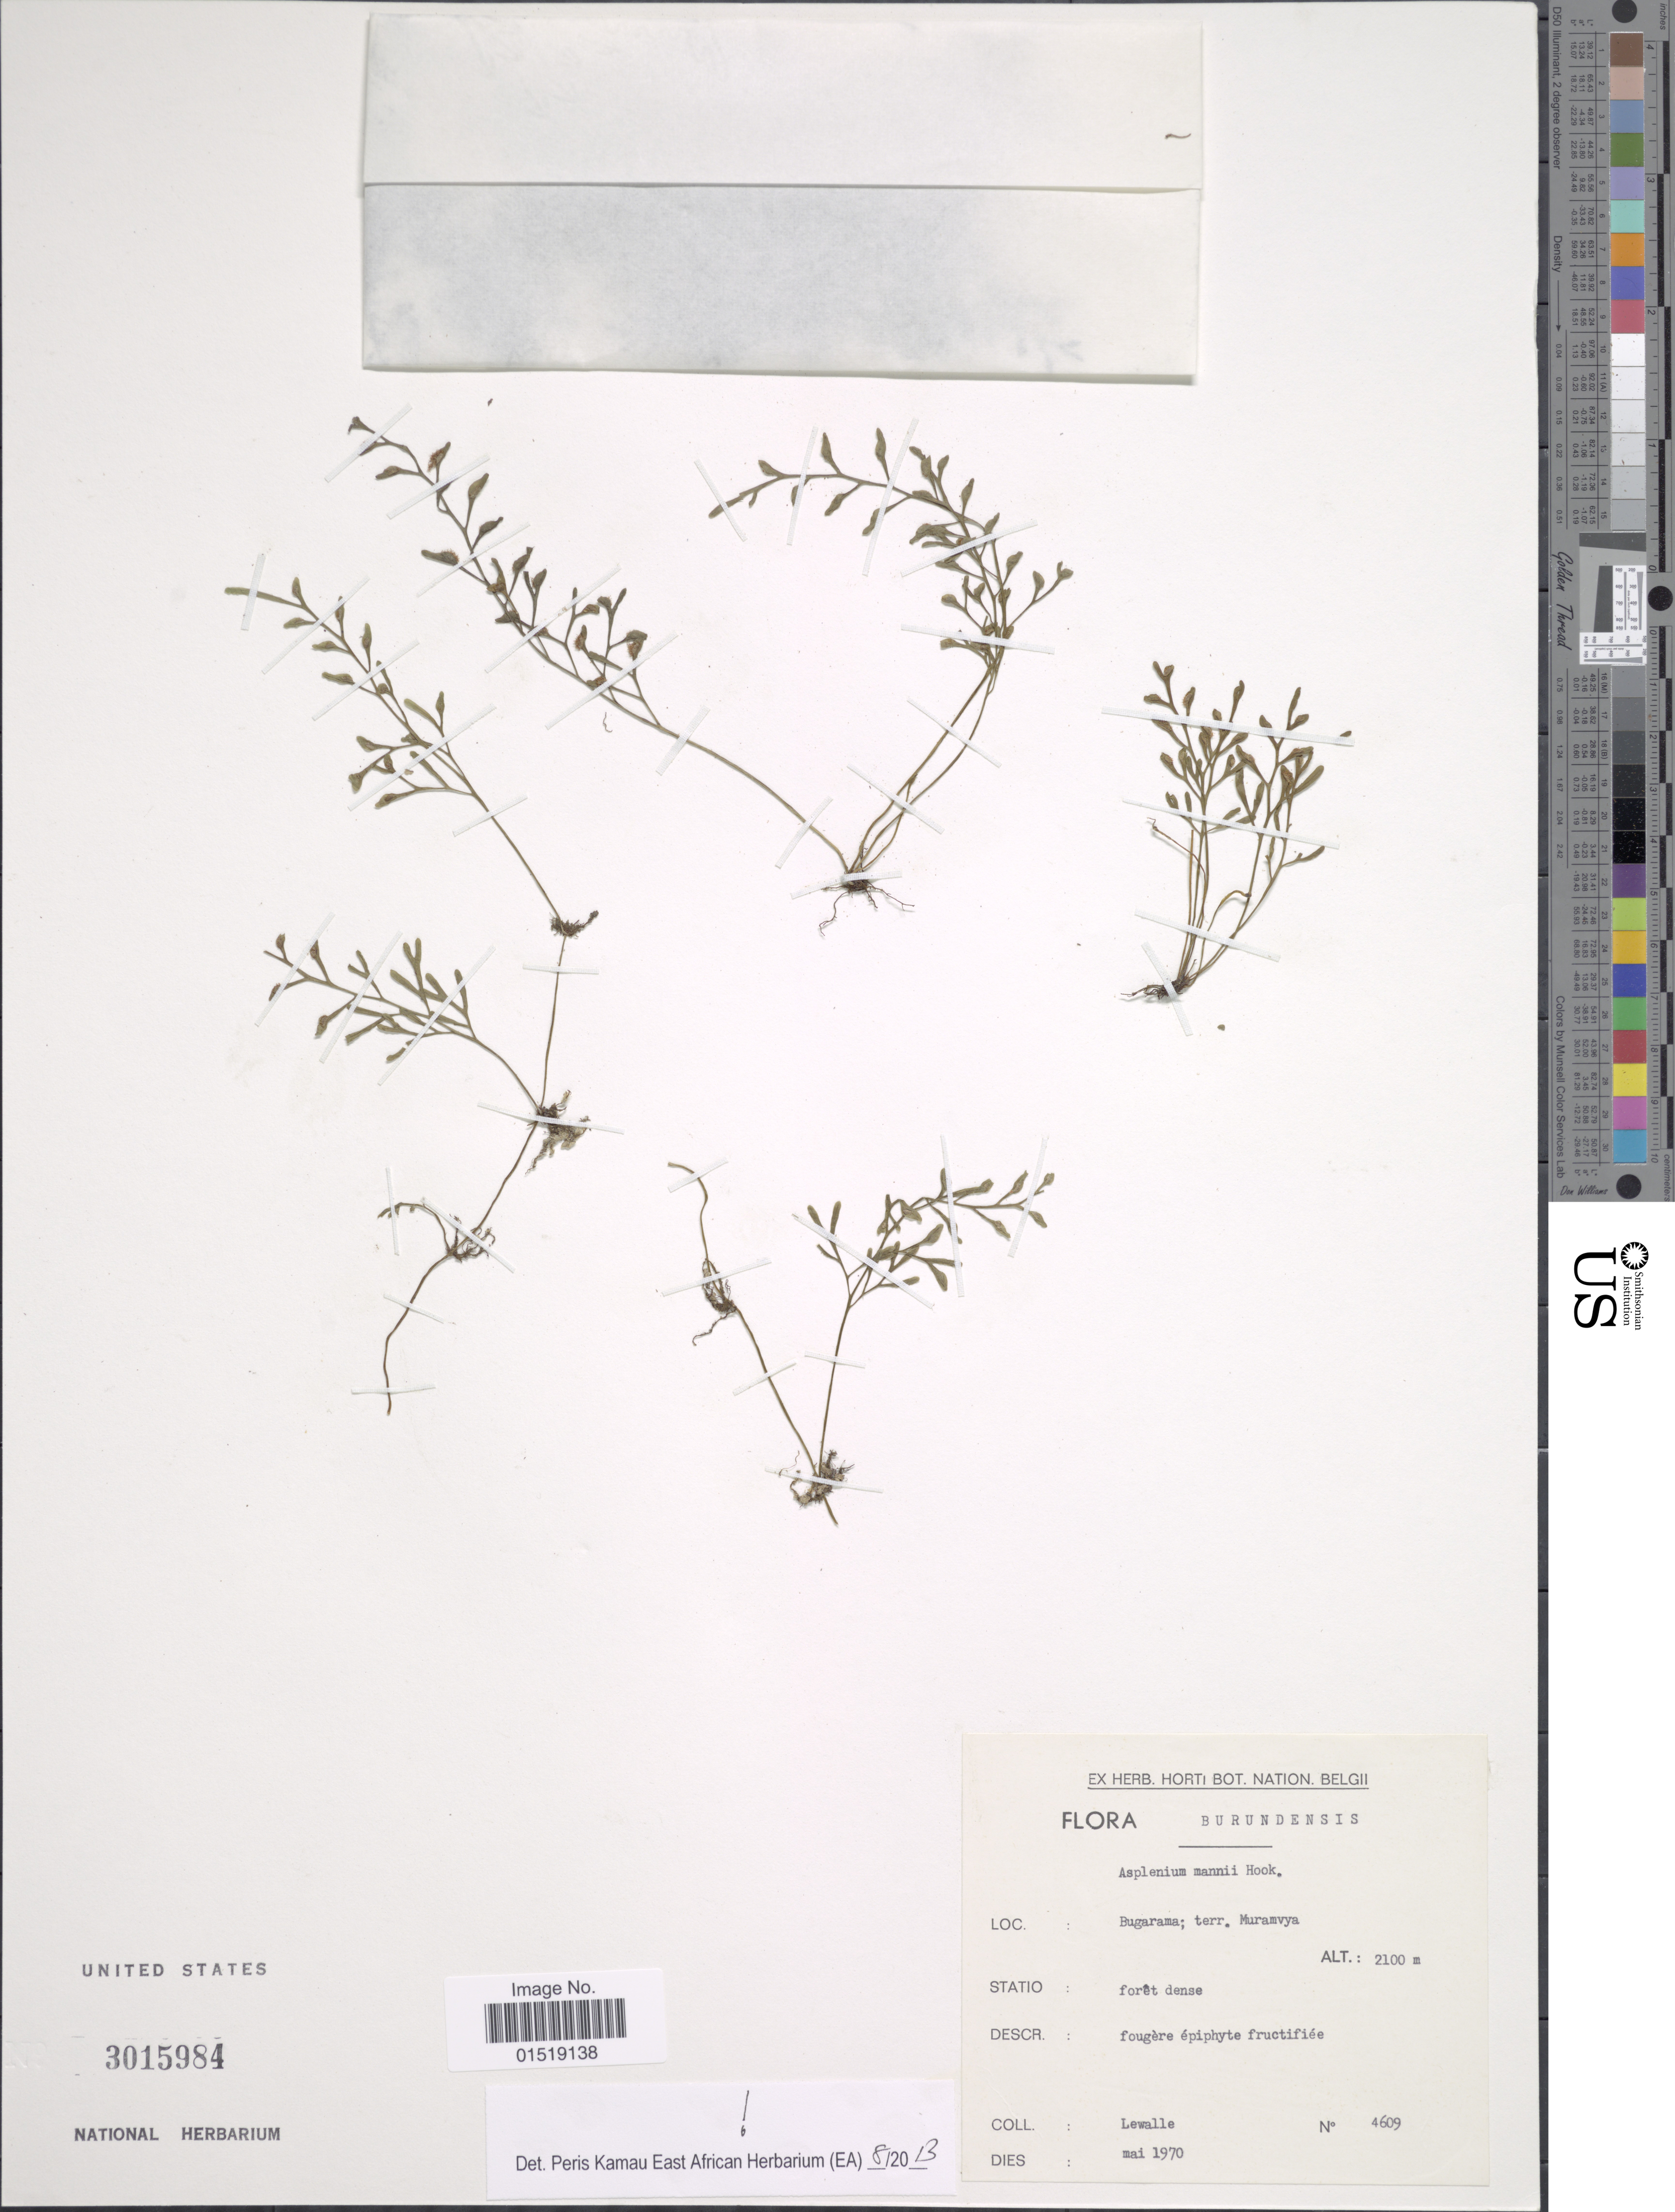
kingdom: Plantae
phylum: Tracheophyta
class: Polypodiopsida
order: Polypodiales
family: Aspleniaceae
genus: Asplenium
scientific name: Asplenium mannii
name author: Hook.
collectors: Lewalle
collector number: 4609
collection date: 1970-05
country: Burundi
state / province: Muramvya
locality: Burundensis. Bugarama; terr. Muramvya.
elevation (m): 2100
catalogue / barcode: US 3015984